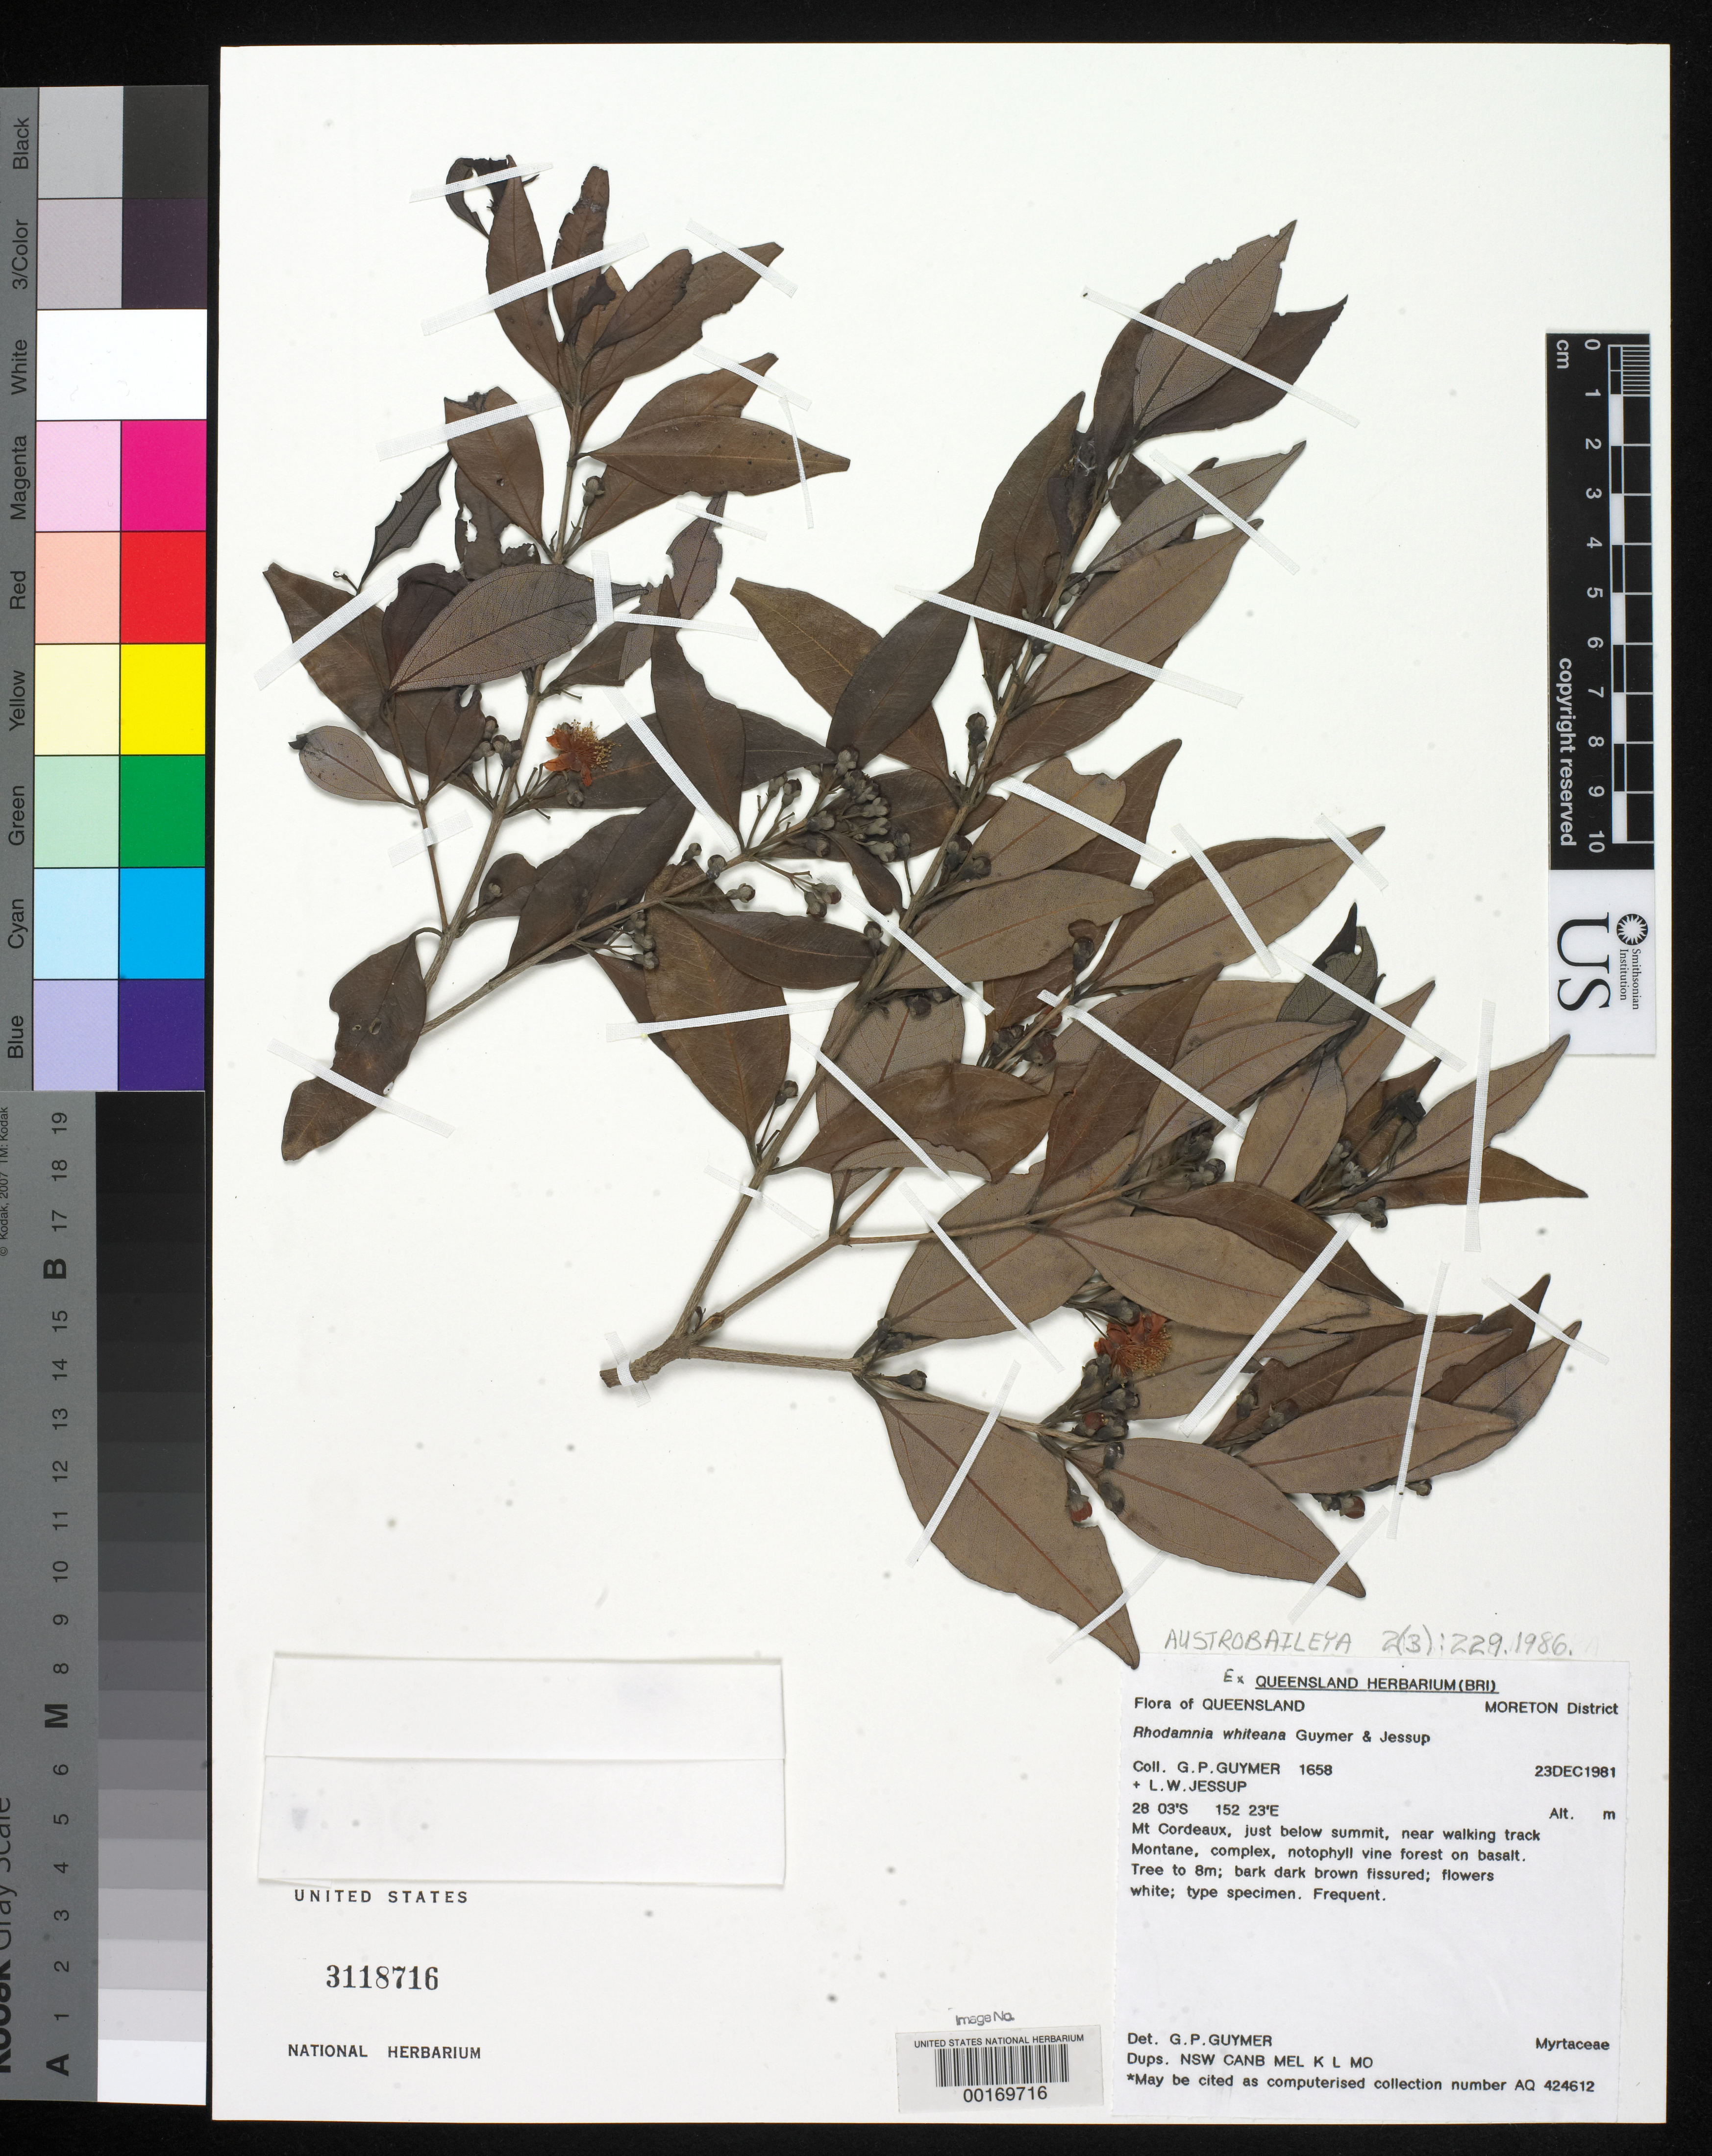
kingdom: Plantae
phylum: Tracheophyta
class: Magnoliopsida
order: Myrtales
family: Myrtaceae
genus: Rhodamnia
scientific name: Rhodamnia whiteana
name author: Guymer & Jessup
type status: Isotype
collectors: G. P. Guymer & L. Jessup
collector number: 1658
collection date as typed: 23 Dec 1981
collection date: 1981-12-23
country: Australia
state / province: Queensland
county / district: Moreton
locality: Mount Cordeaux, just below summit, near walking track montane.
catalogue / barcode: US 3118716